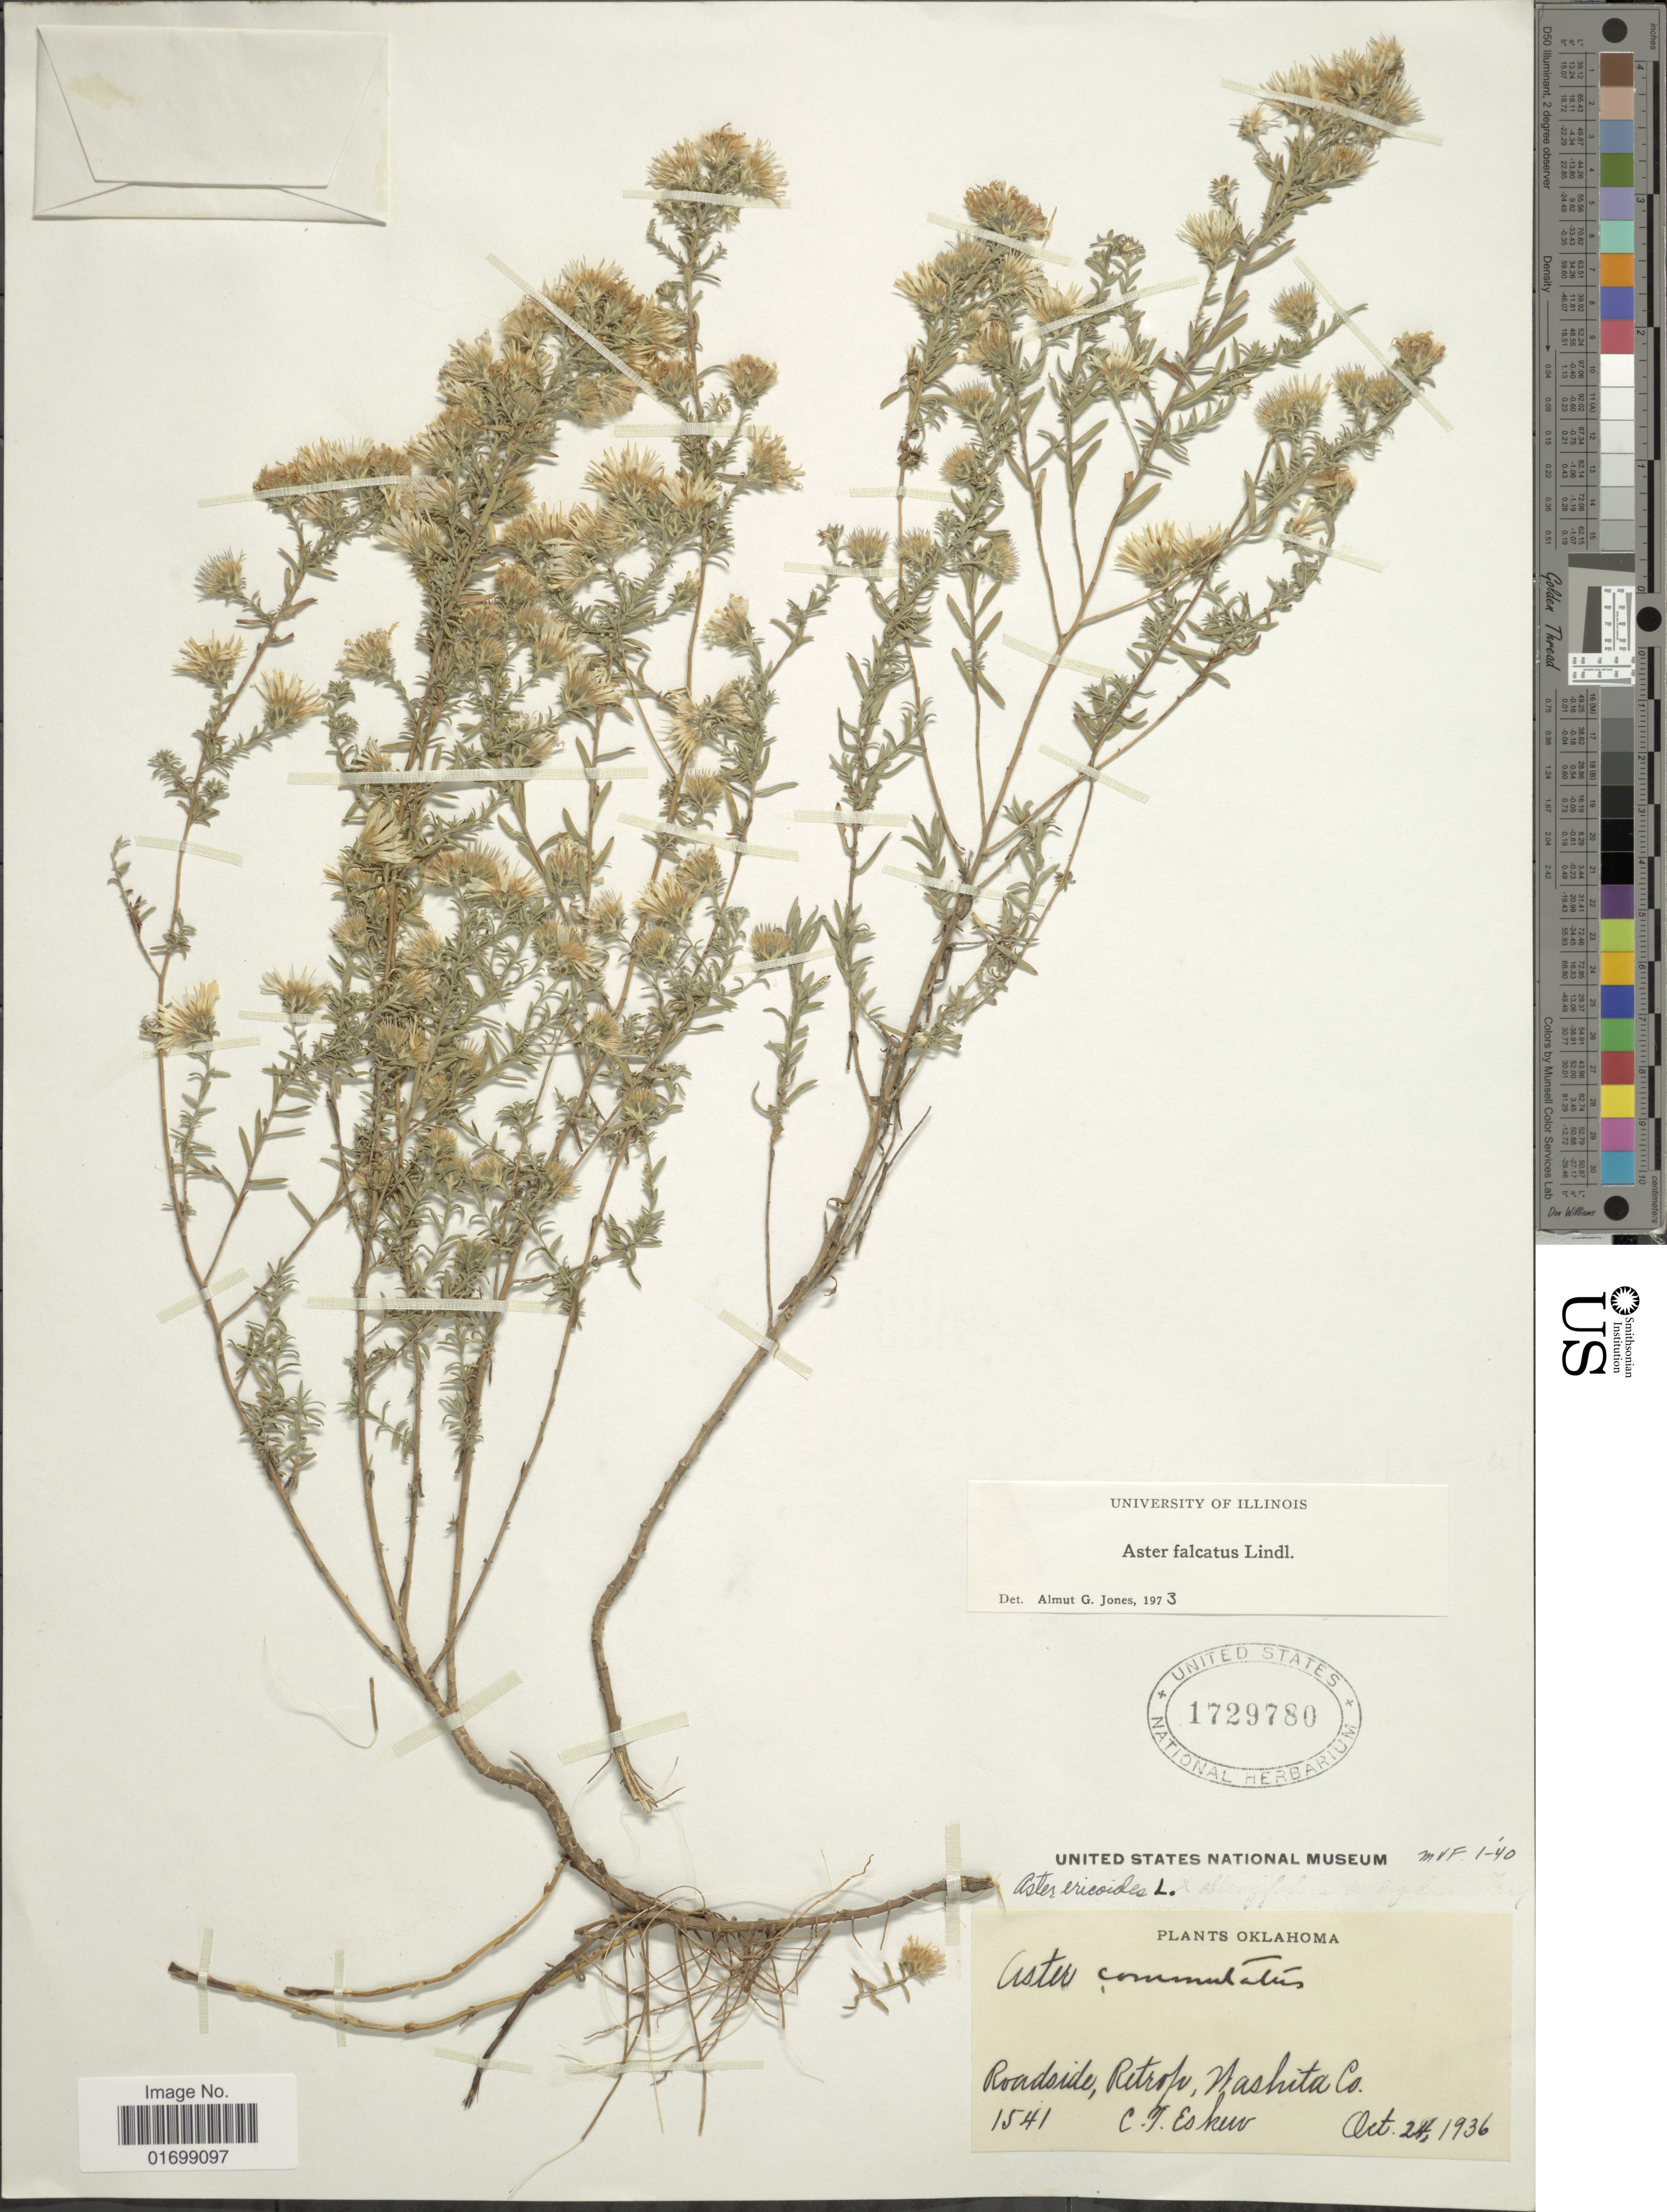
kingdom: Plantae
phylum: Tracheophyta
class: Magnoliopsida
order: Asterales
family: Asteraceae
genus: Symphyotrichum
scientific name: Symphyotrichum falcatum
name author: (Lindl. ex Lindl.) G.L. Nesom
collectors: C. Eskew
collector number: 1541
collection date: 1936-10-24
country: United States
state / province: Oklahoma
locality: Roadside, Retrop, Washita Co.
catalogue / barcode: US 1729780